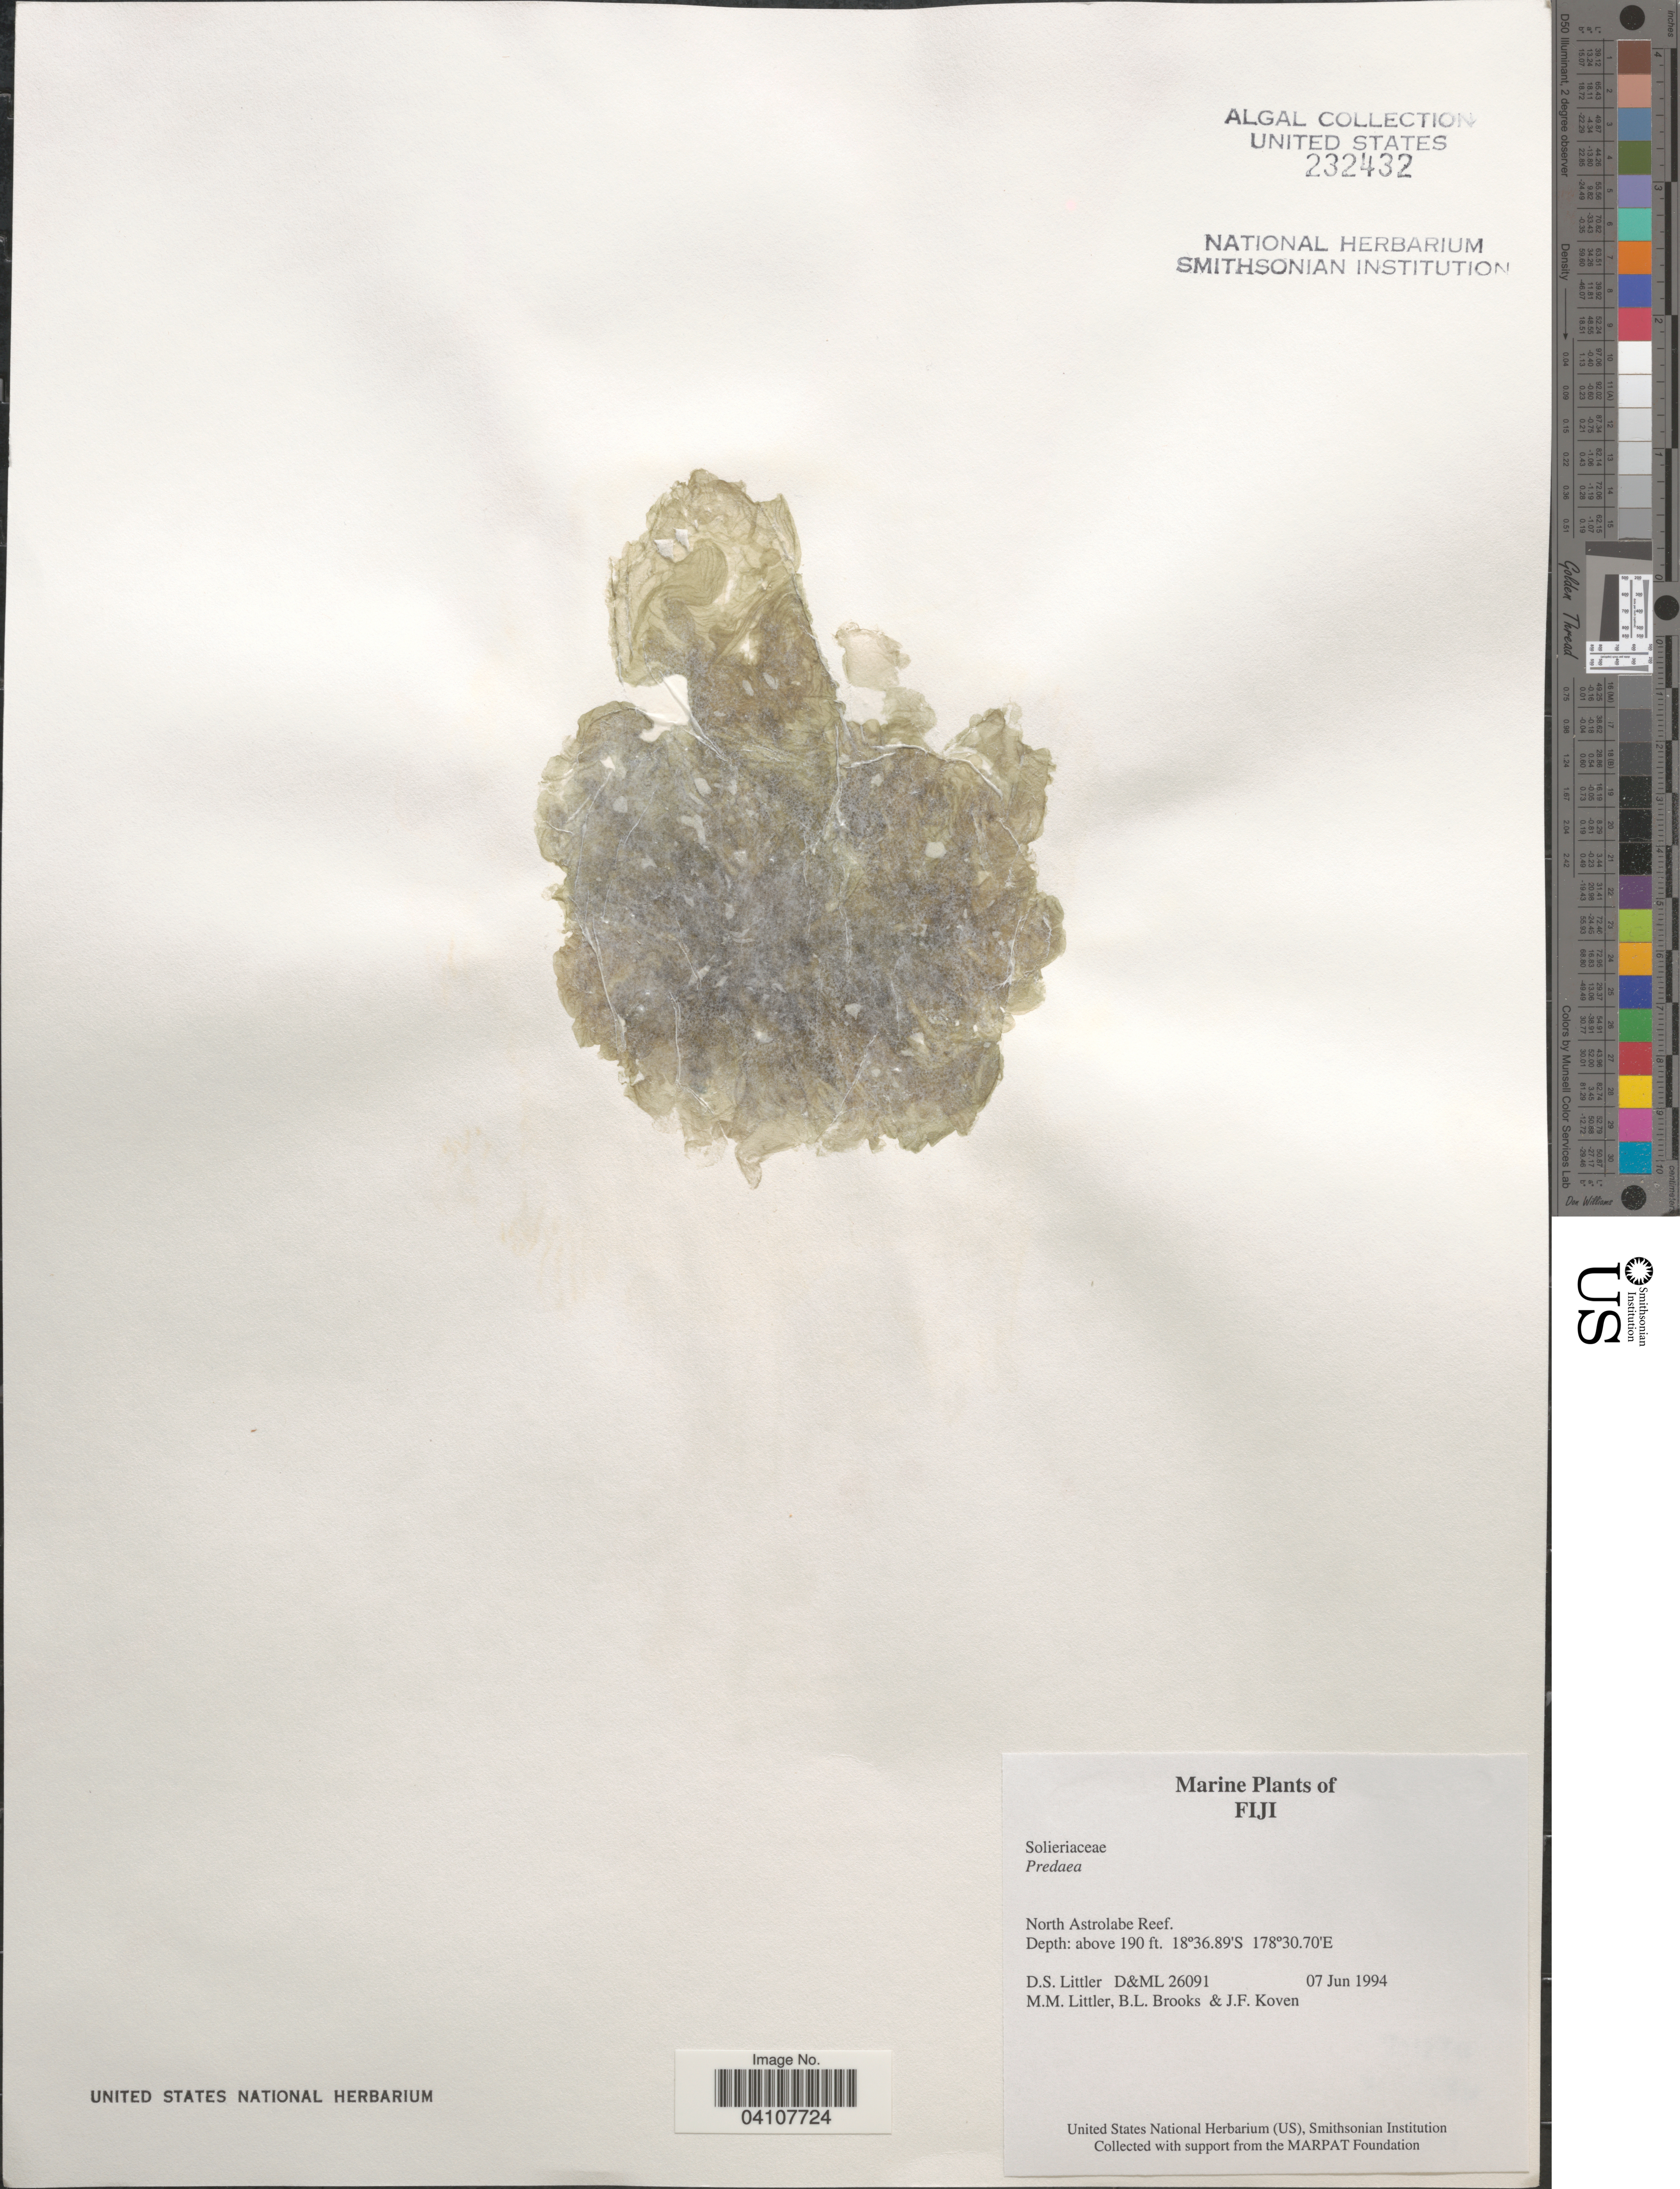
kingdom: Plantae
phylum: Rhodophyta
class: Florideophyceae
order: Nemastomatales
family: Nemastomataceae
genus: Predaea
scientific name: Predaea sp.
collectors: D. S. Littler, B. Brooks & J. Koven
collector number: D&ML26091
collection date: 1994-06-07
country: Fiji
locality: North Astrolabe Reef.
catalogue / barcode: US 232432